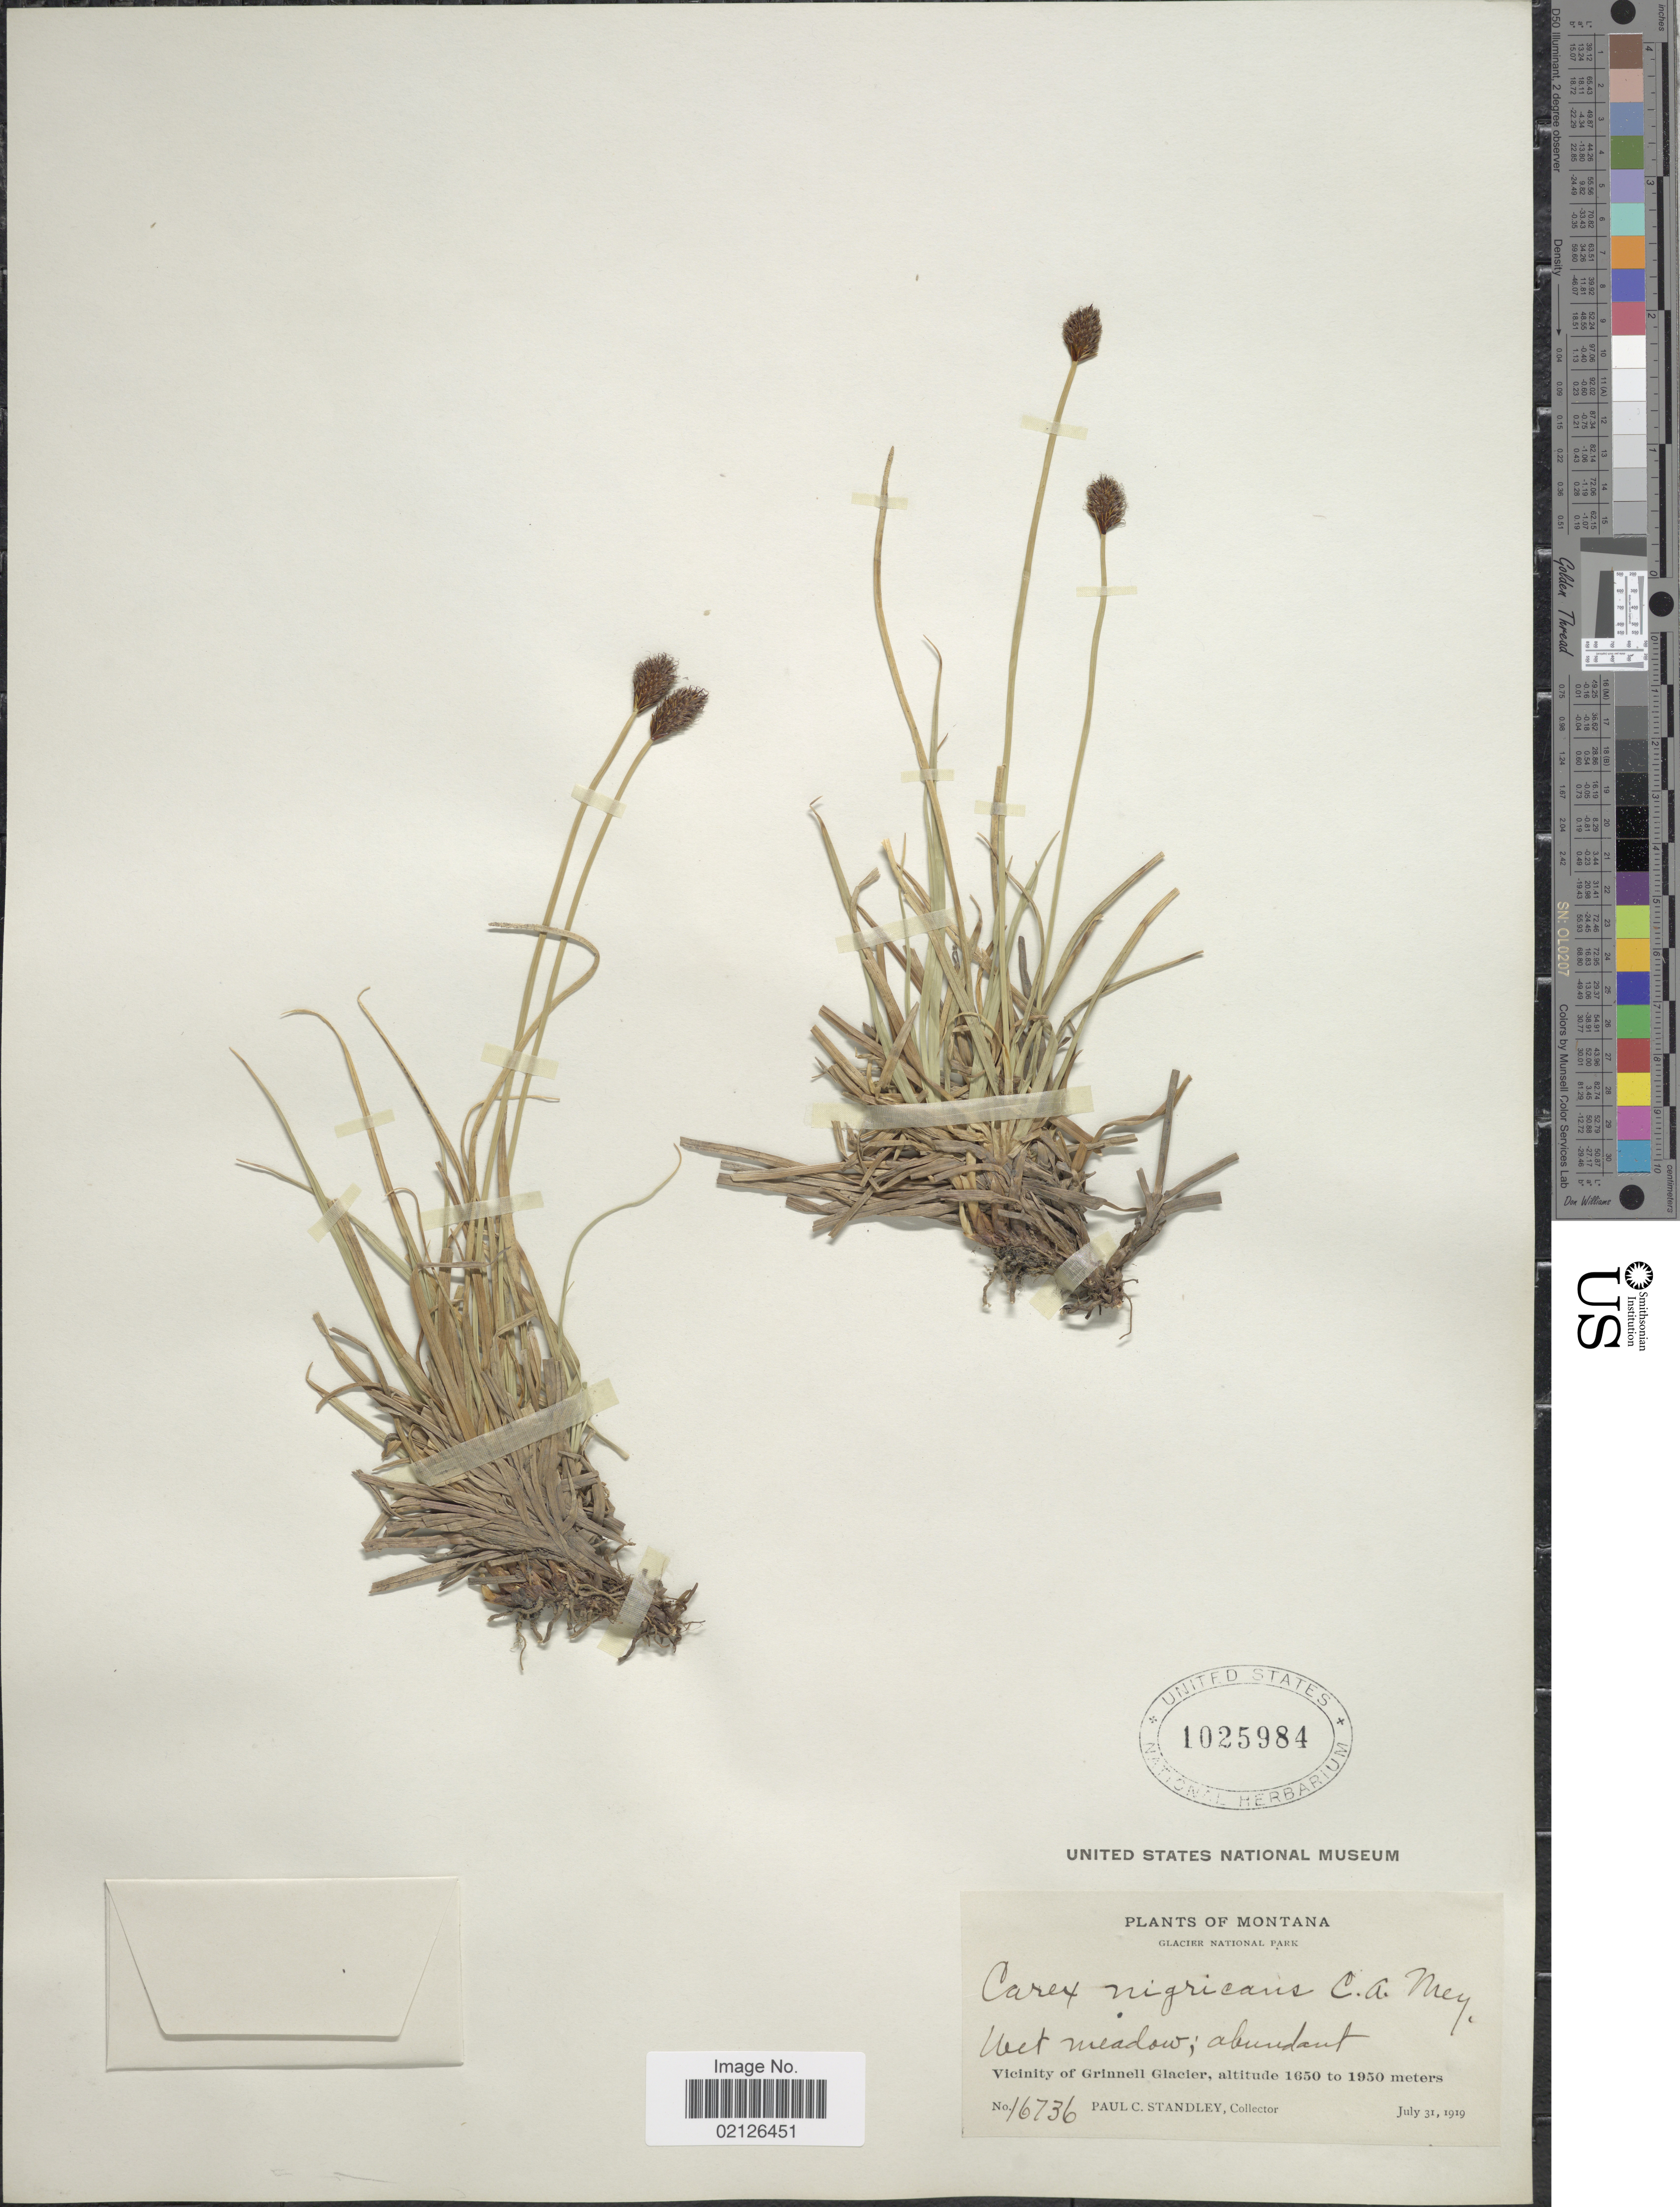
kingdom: Plantae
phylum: Tracheophyta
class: Liliopsida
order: Poales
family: Cyperaceae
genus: Carex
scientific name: Carex nigricans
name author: C.A. Mey.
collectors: P. C. Standley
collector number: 16736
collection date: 1919-07-31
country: United States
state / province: Montana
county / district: Glacier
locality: Glacier National Park, Wet meadow; abundant, Vicinity of Grinnell Glacier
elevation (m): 1650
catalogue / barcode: US 1025984